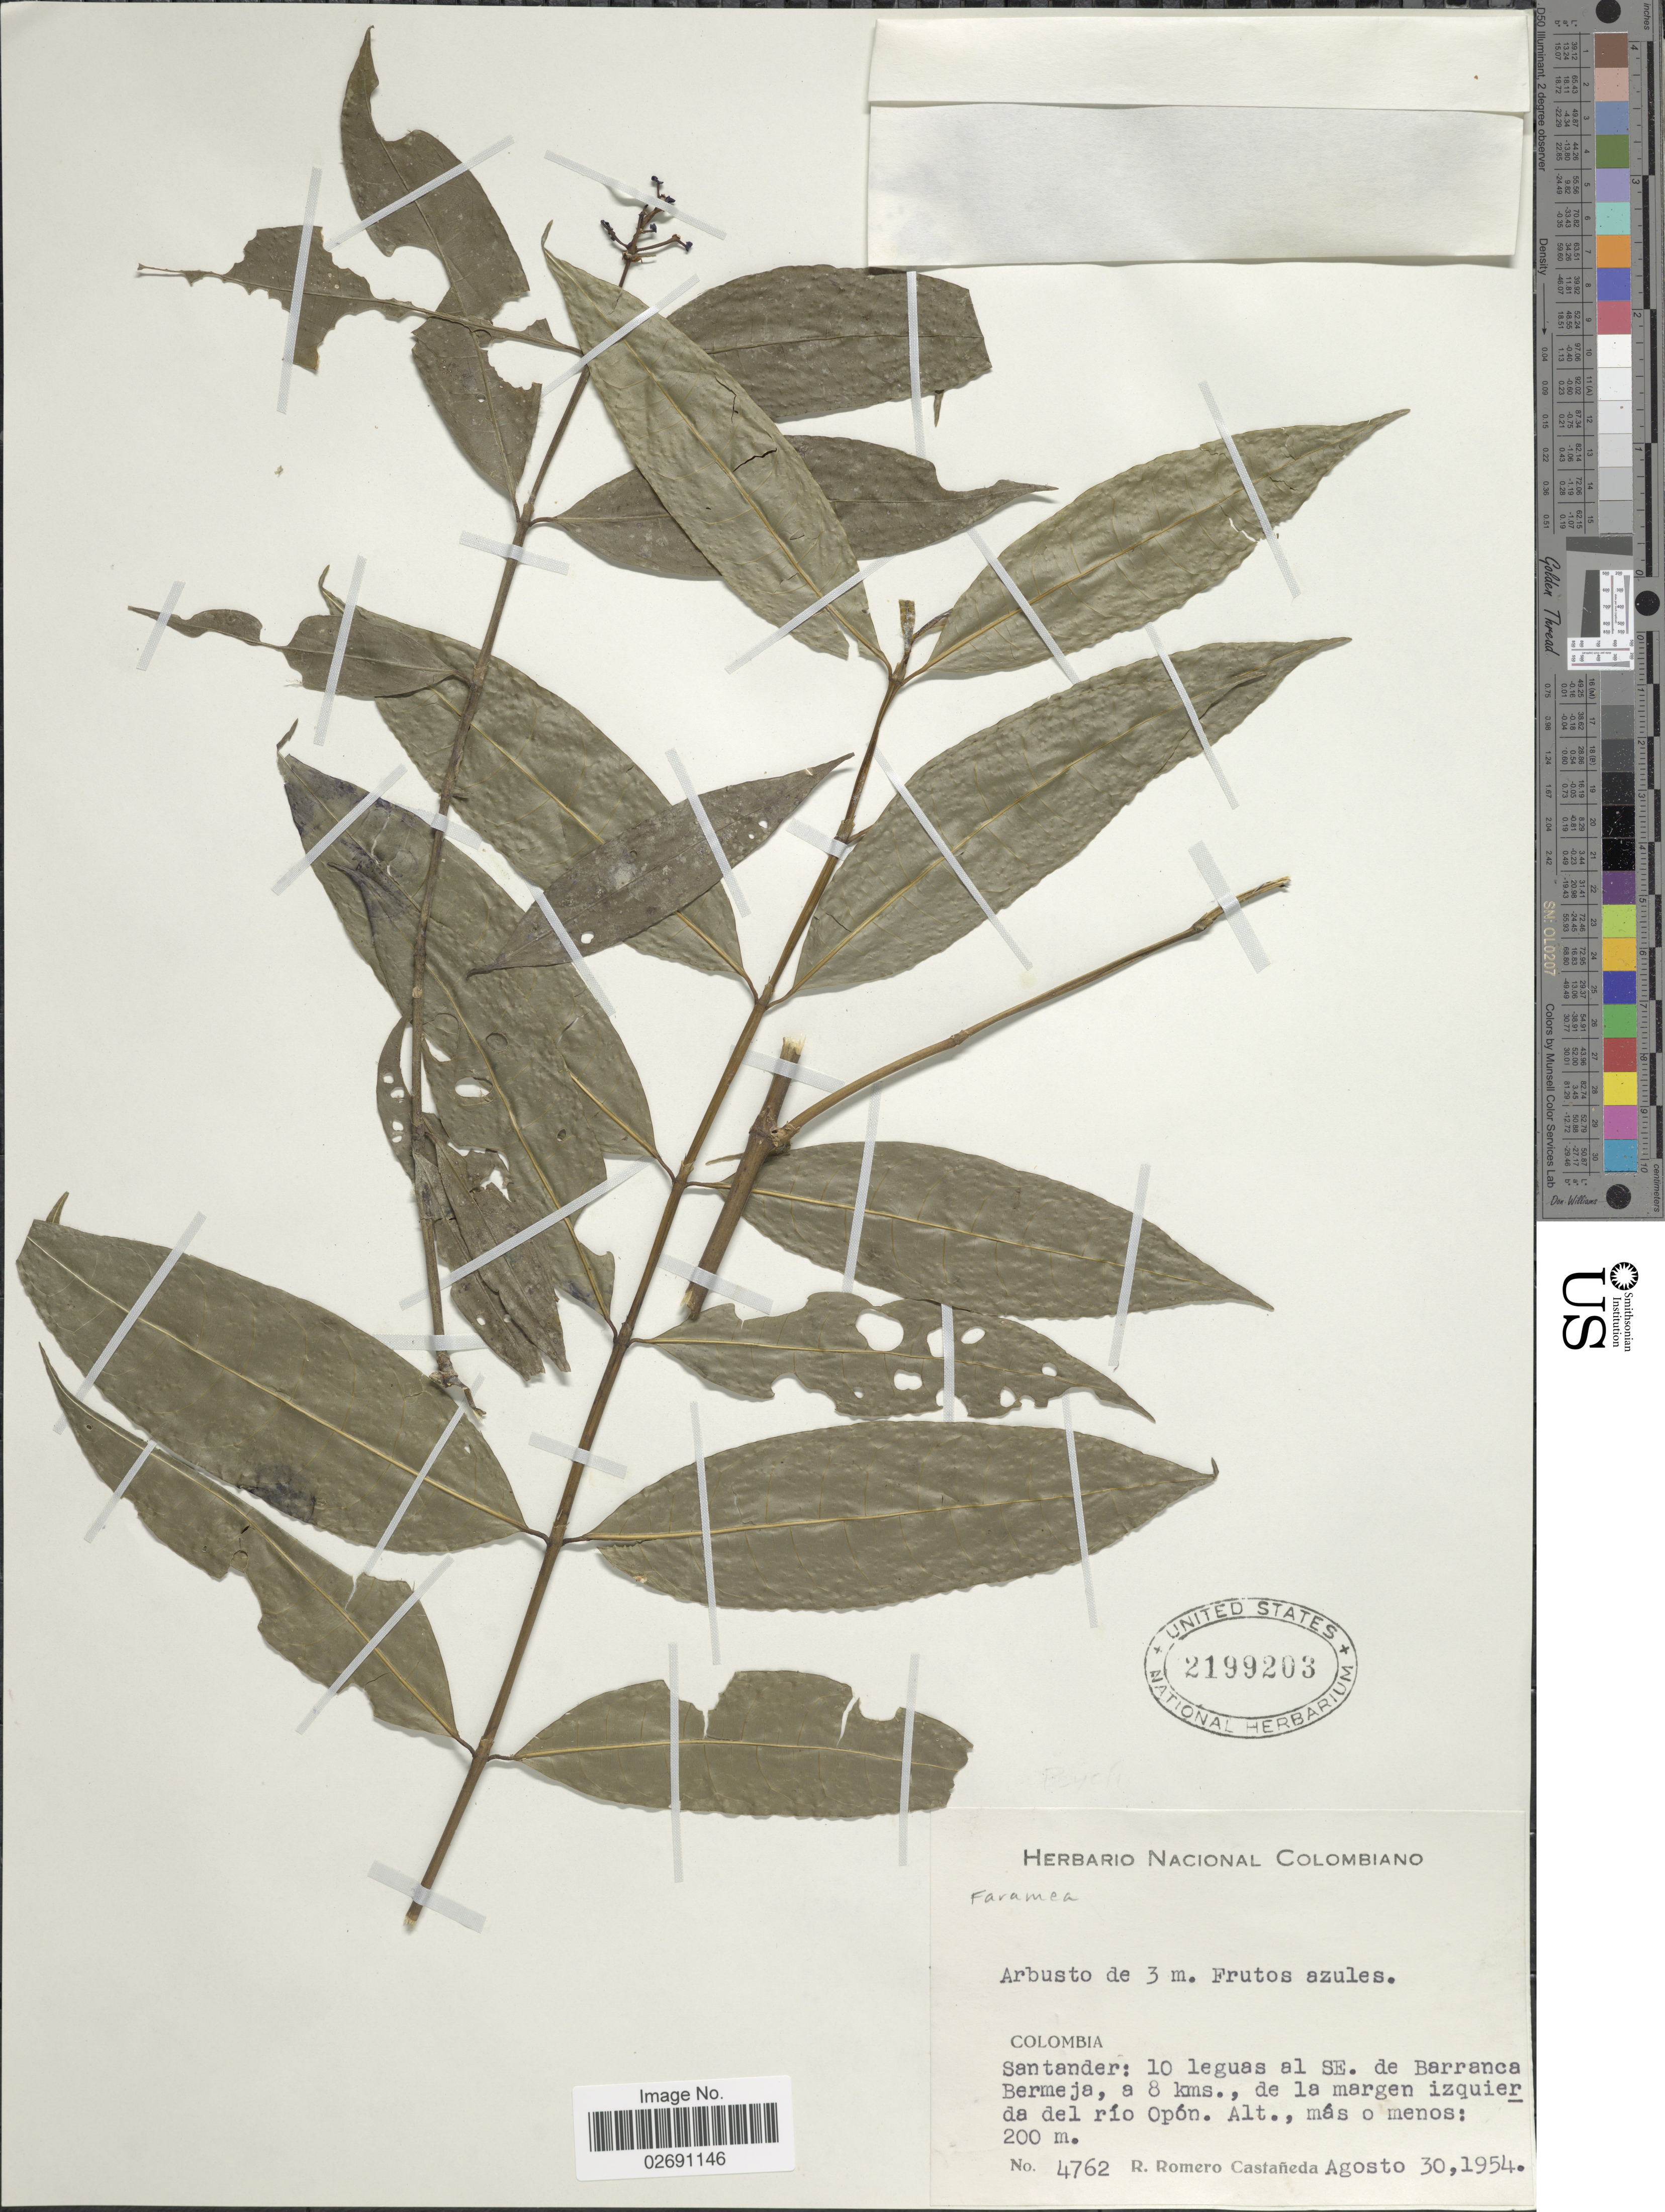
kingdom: Plantae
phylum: Tracheophyta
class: Magnoliopsida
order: Gentianales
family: Rubiaceae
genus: Faramea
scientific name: Faramea sp.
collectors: R. Romero Castañeda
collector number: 4762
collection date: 1954-08-30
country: Colombia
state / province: Santander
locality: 10 leguas al SE. de Barranca Bermeja, a 8 kms., de la margen izquierda del rio Opon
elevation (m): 200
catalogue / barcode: US 2199203